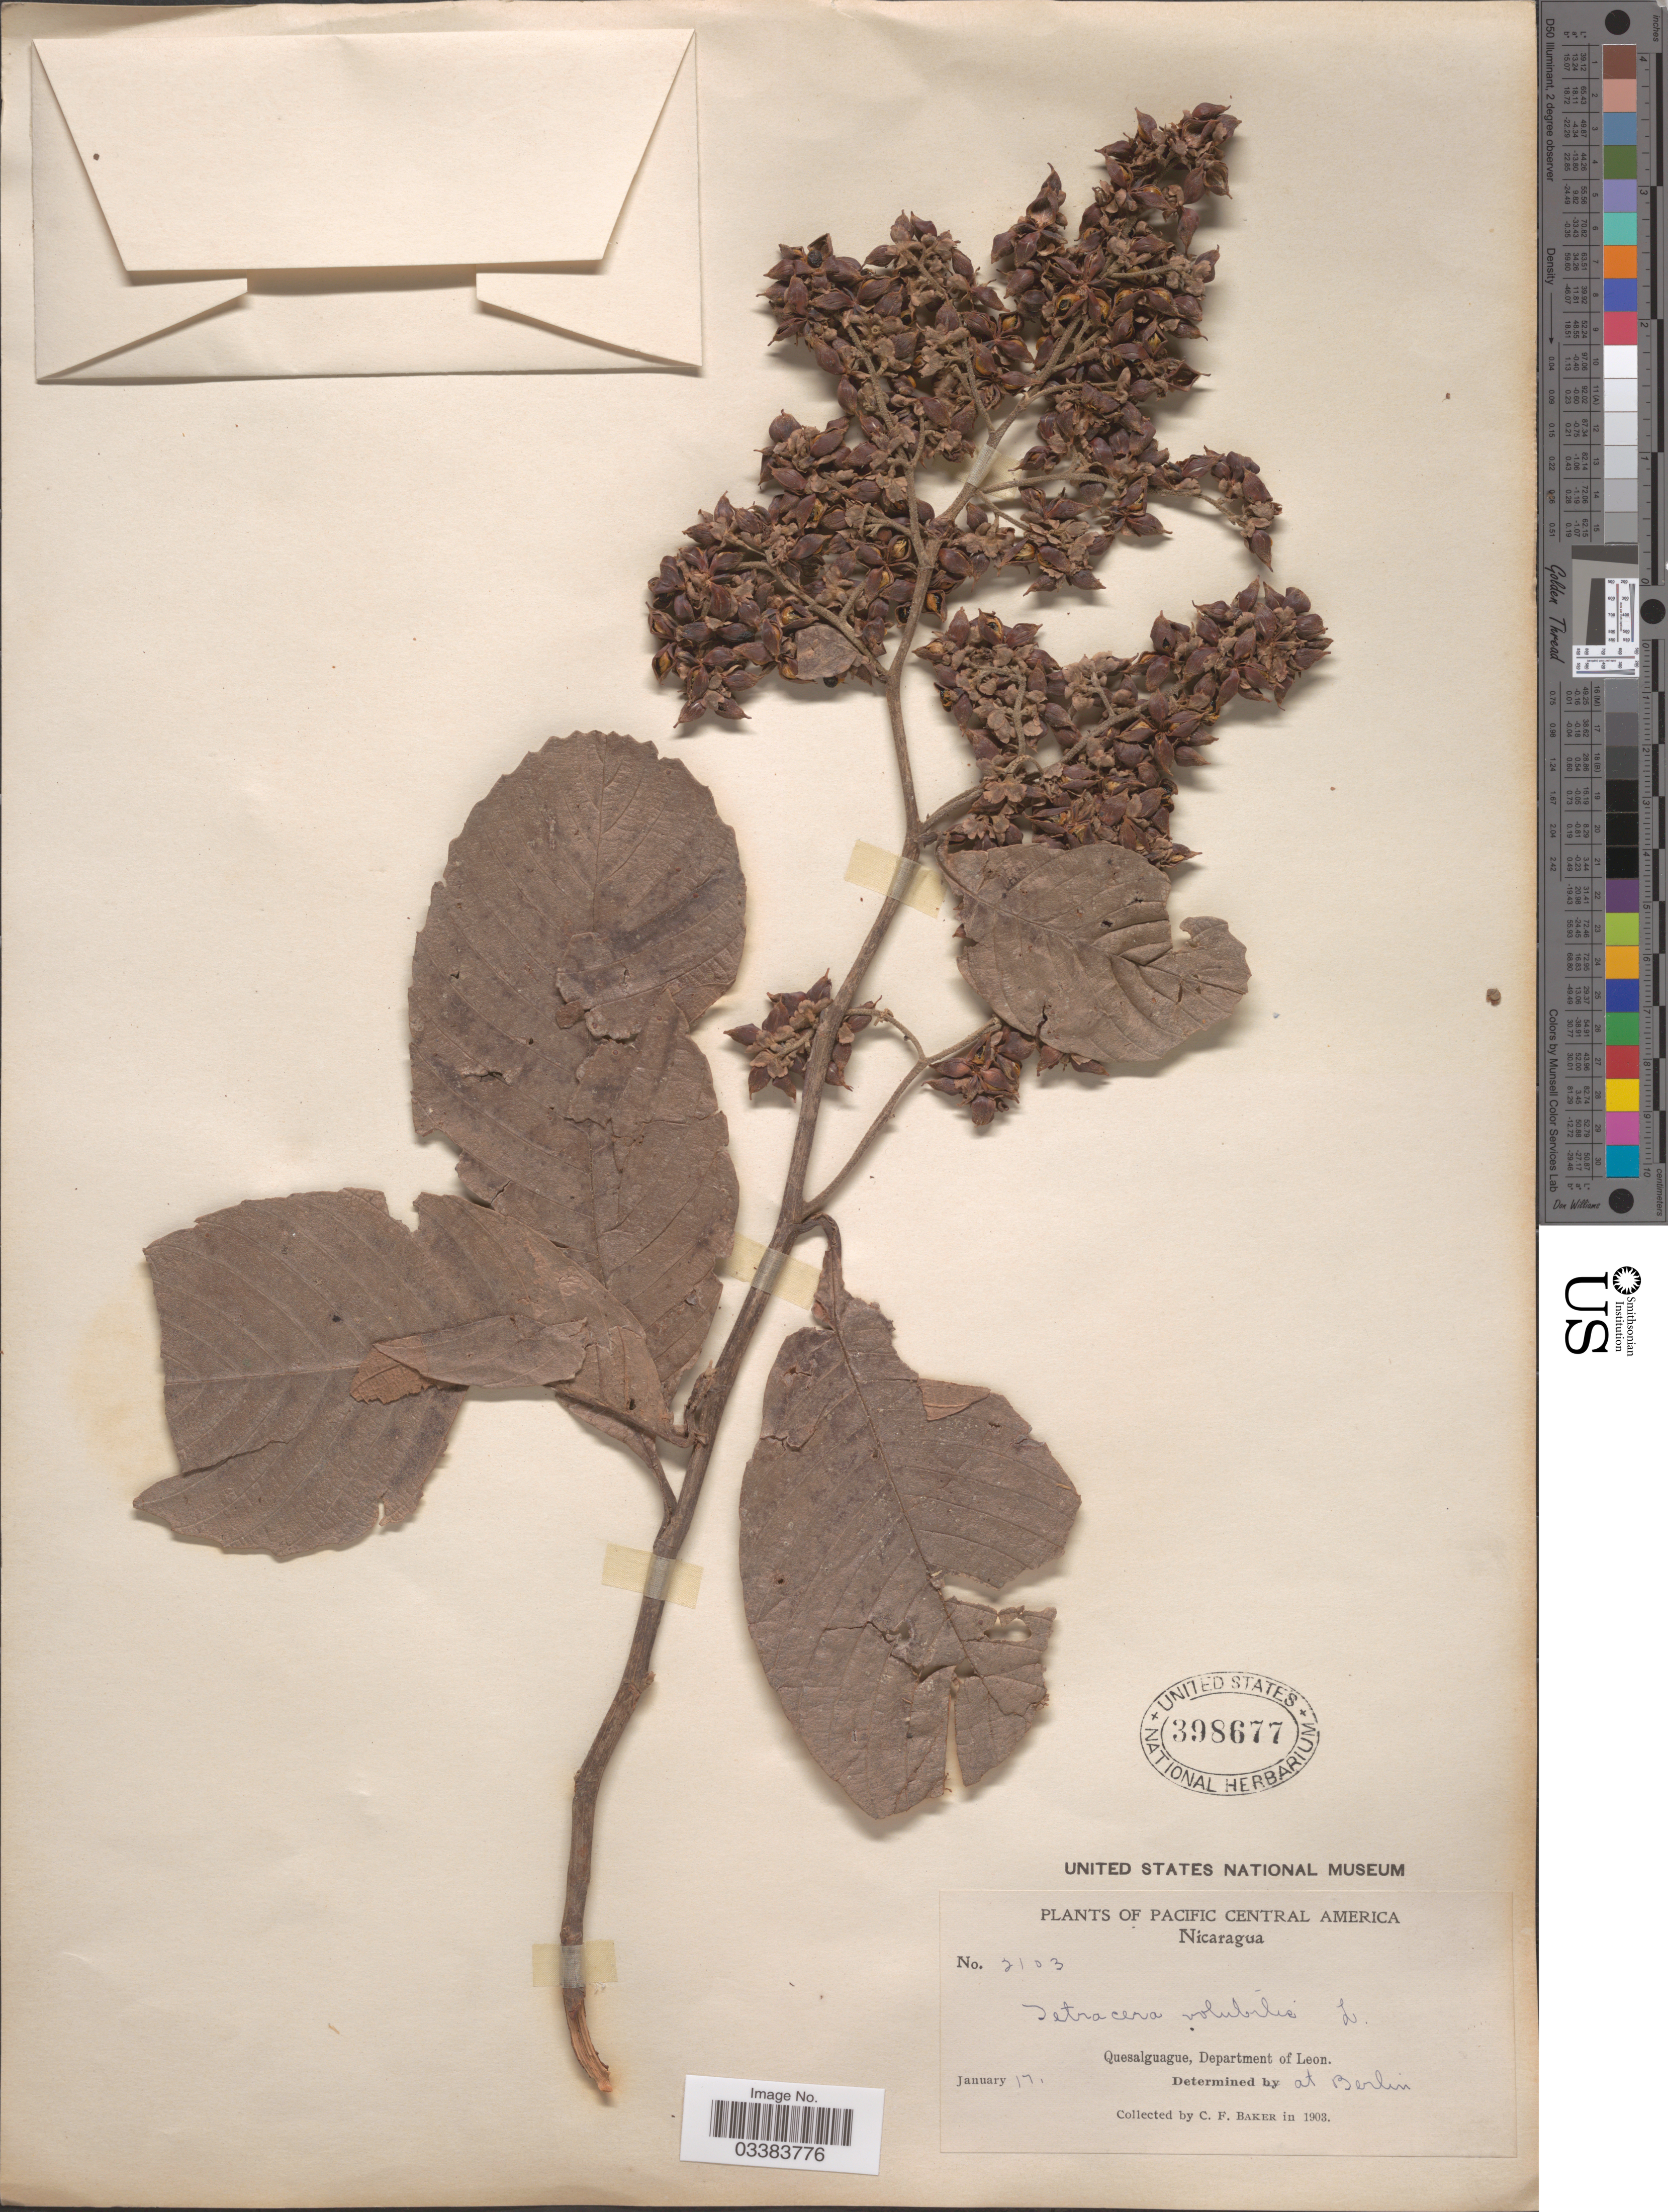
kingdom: Plantae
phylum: Tracheophyta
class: Magnoliopsida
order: Dilleniales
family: Dilleniaceae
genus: Tetracera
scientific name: Tetracera volubilis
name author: L.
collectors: C. F. Baker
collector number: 2103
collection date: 1903-01-17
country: Nicaragua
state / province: Leon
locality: Pacific Central America. Quesalguague, Department of Leon.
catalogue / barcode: US 398677